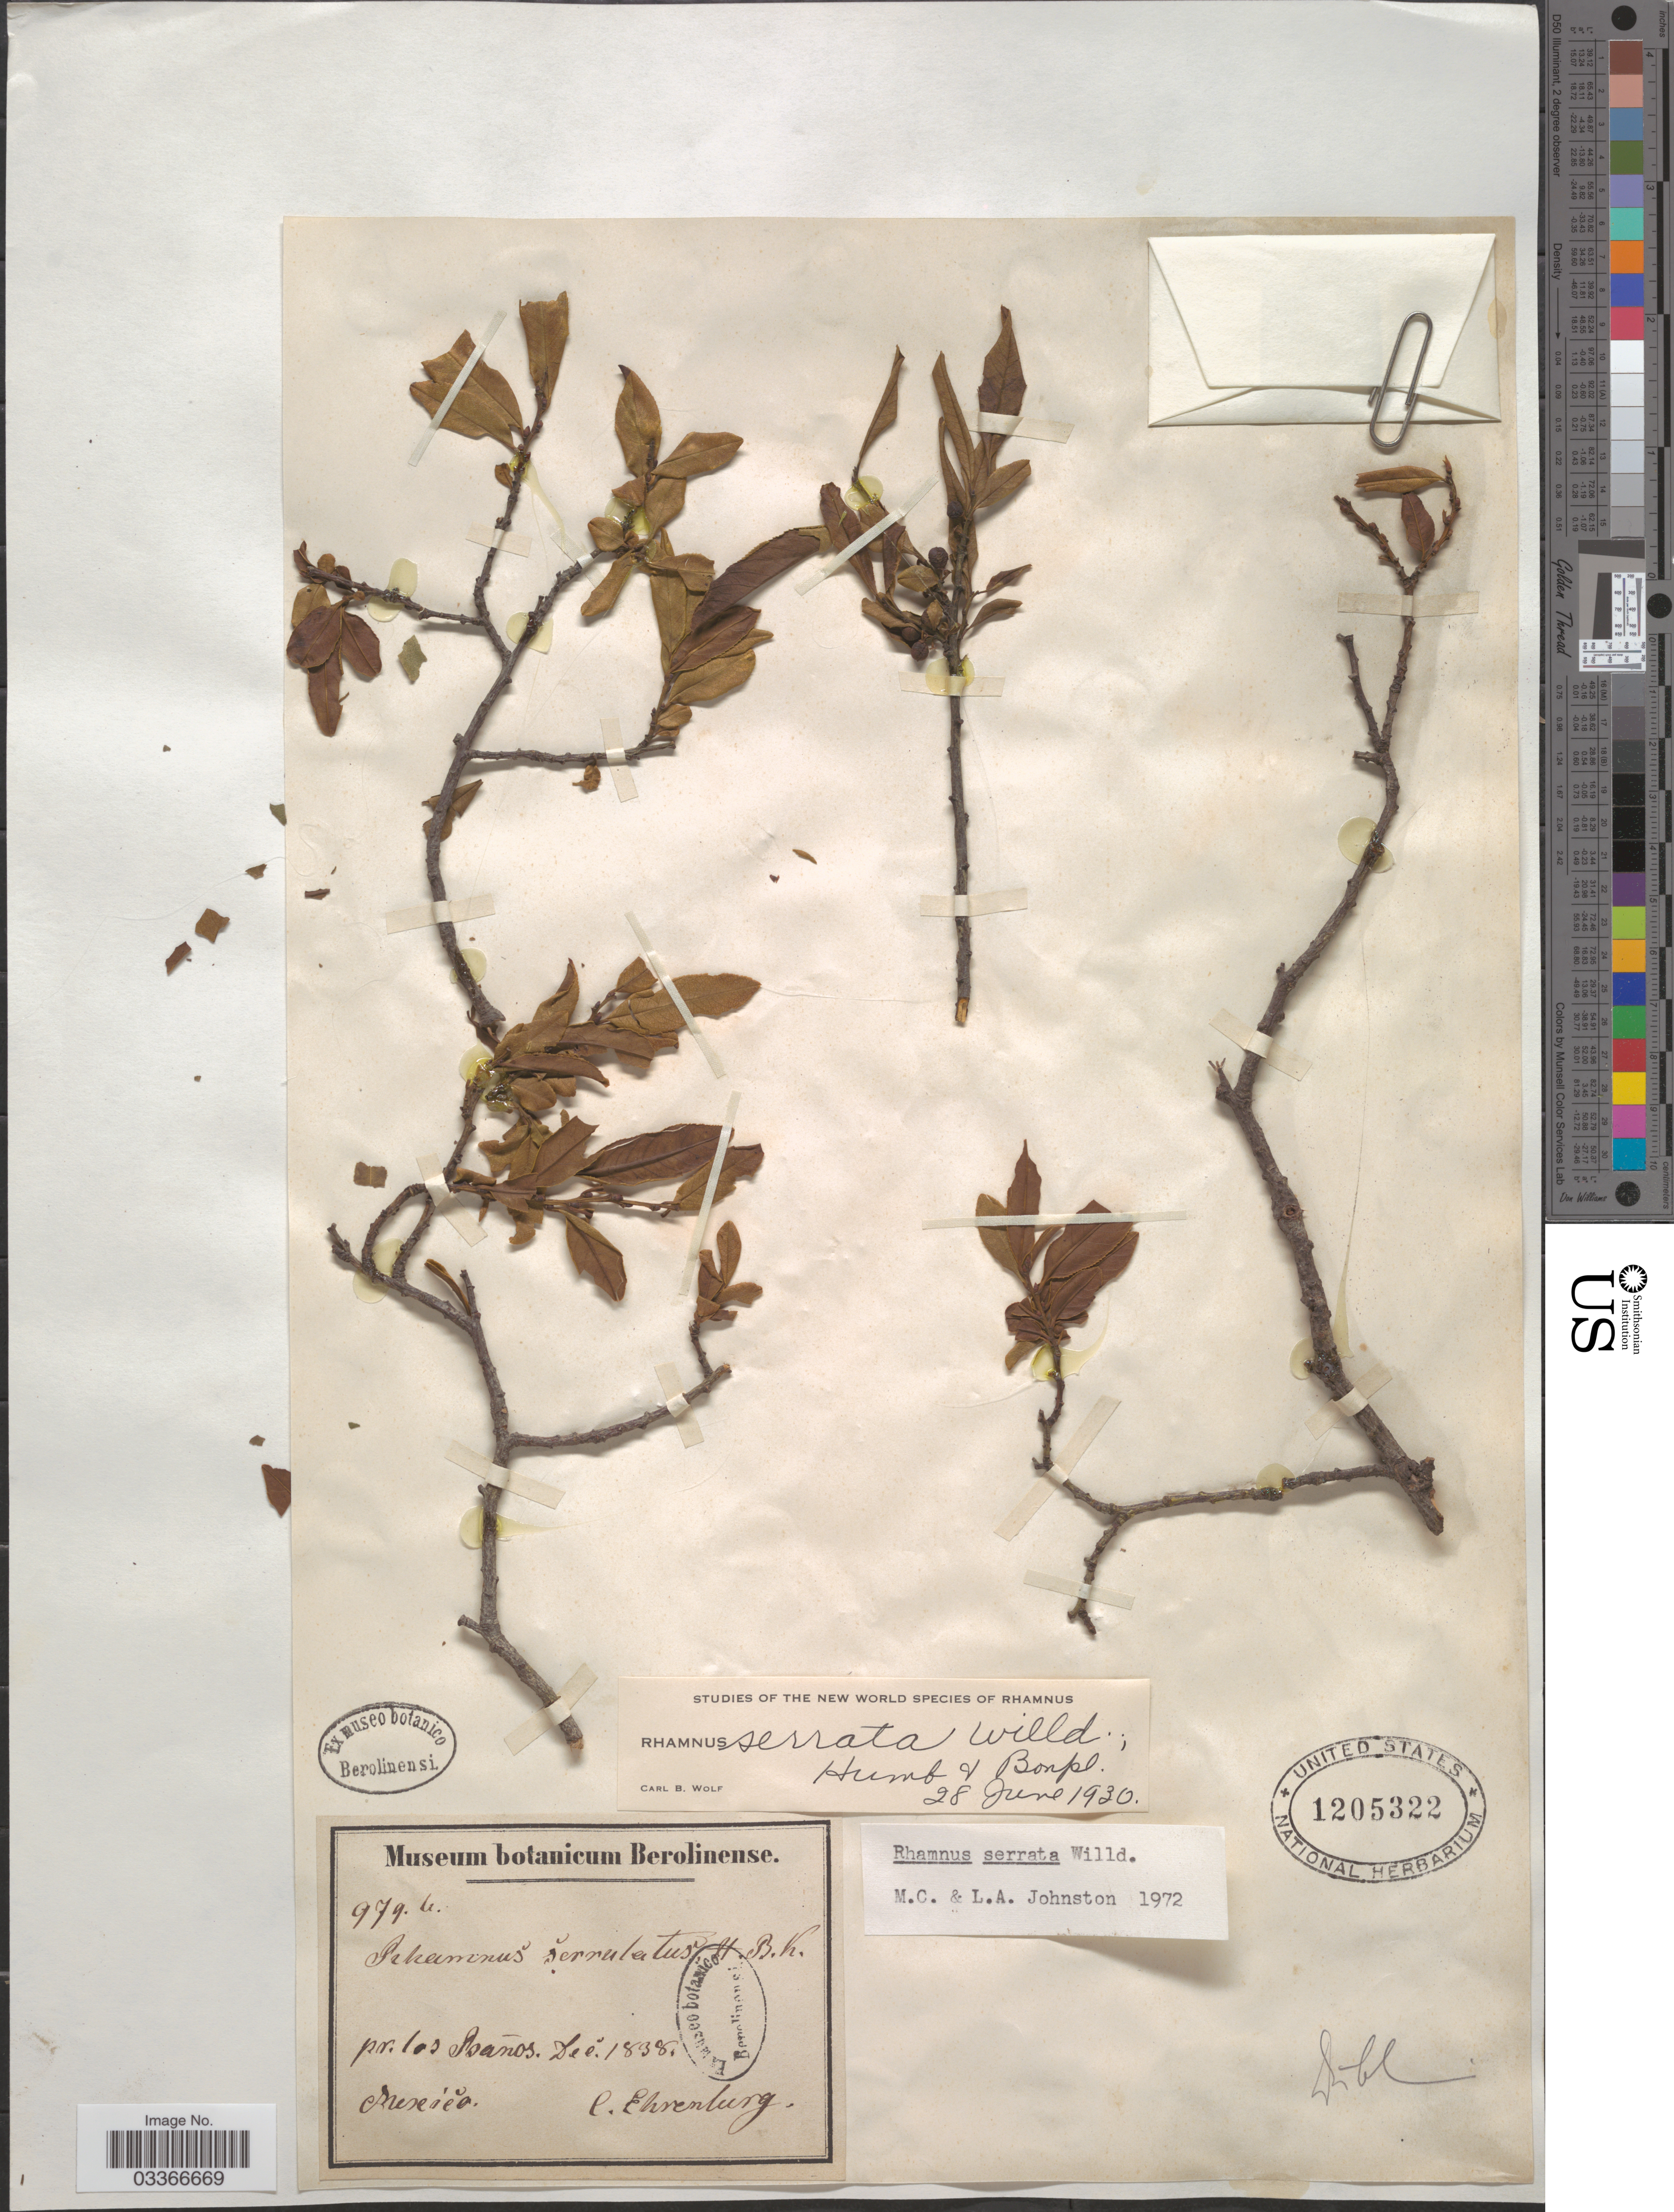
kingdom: Plantae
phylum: Tracheophyta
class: Magnoliopsida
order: Rosales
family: Rhamnaceae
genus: Rhamnus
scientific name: Rhamnus serrata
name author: Humb. & Bonpl. ex Willd.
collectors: C. G. Ehrenberg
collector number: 979.b.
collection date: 1838-12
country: Mexico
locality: Pr. los Baños.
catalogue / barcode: US 1205322